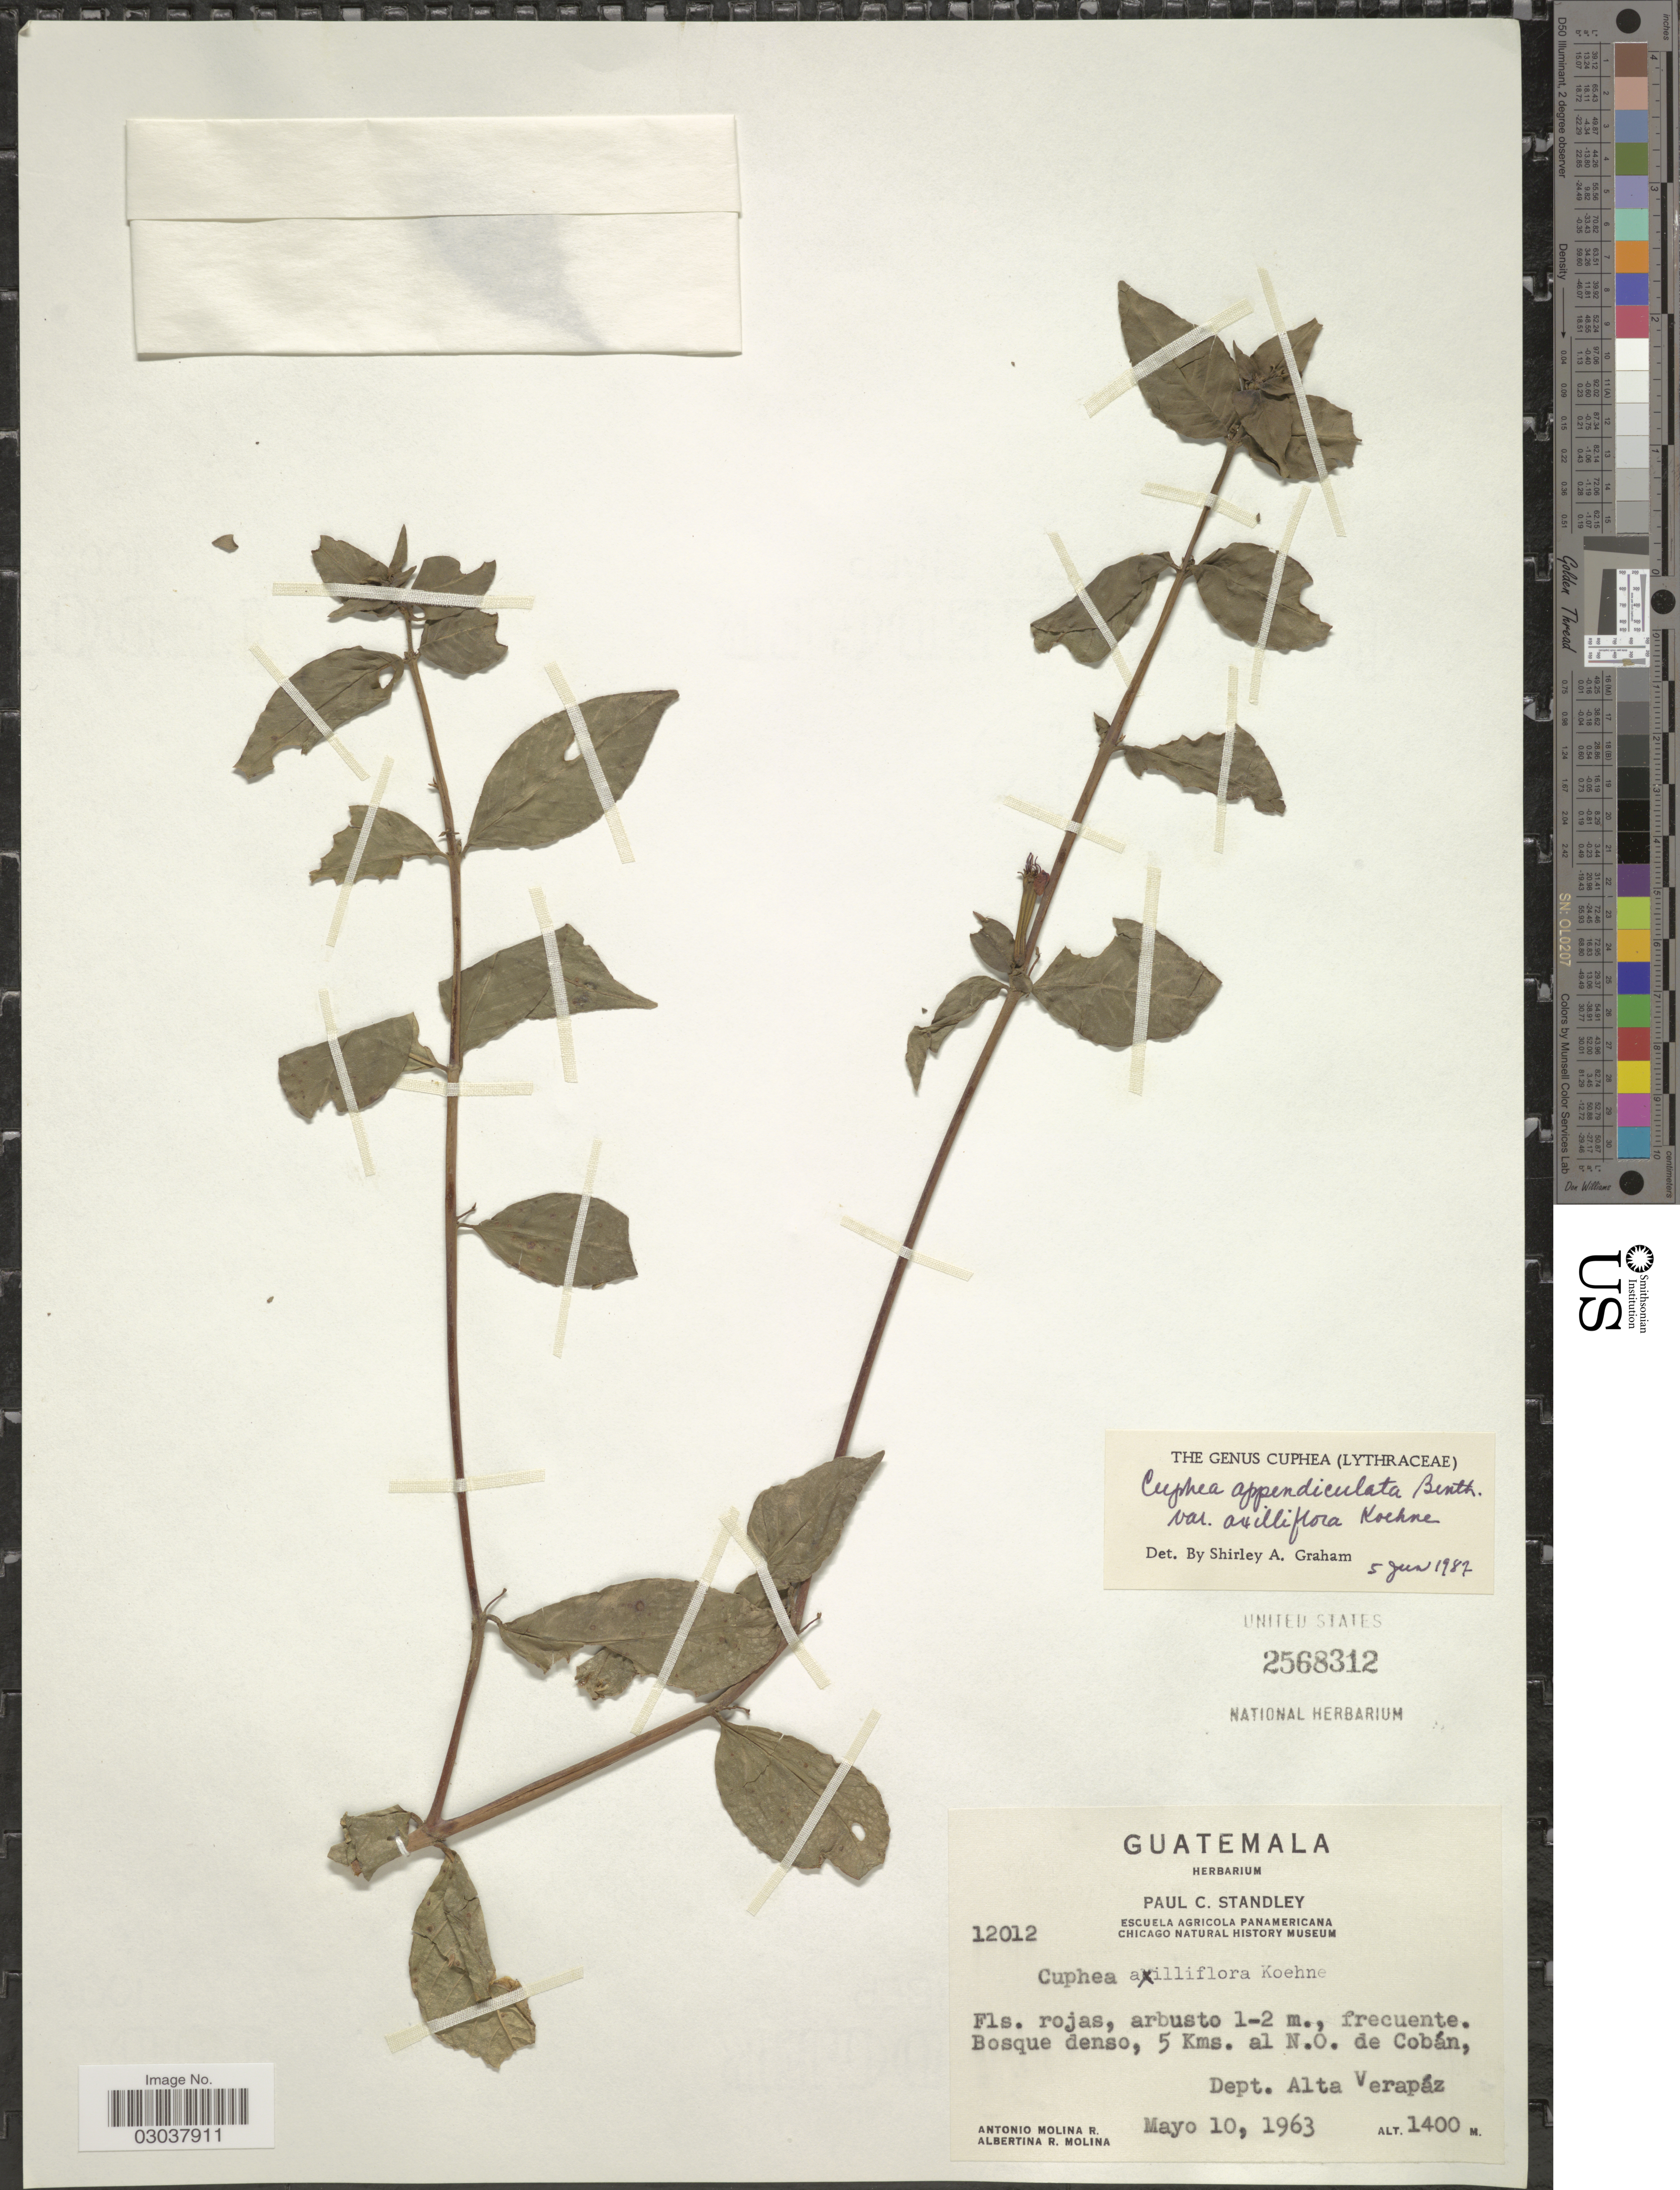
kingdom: Plantae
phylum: Tracheophyta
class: Magnoliopsida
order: Myrtales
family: Lythraceae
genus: Cuphea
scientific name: Cuphea appendiculata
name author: Benth.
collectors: A. Molina R. & A. R. Molina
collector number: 12012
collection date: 1963-05-10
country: Guatemala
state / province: Alta Verapaz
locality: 5 Kms. al N.O. de Cobán, Dept. Alta Verapaz.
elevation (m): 1400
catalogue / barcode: US 2568312